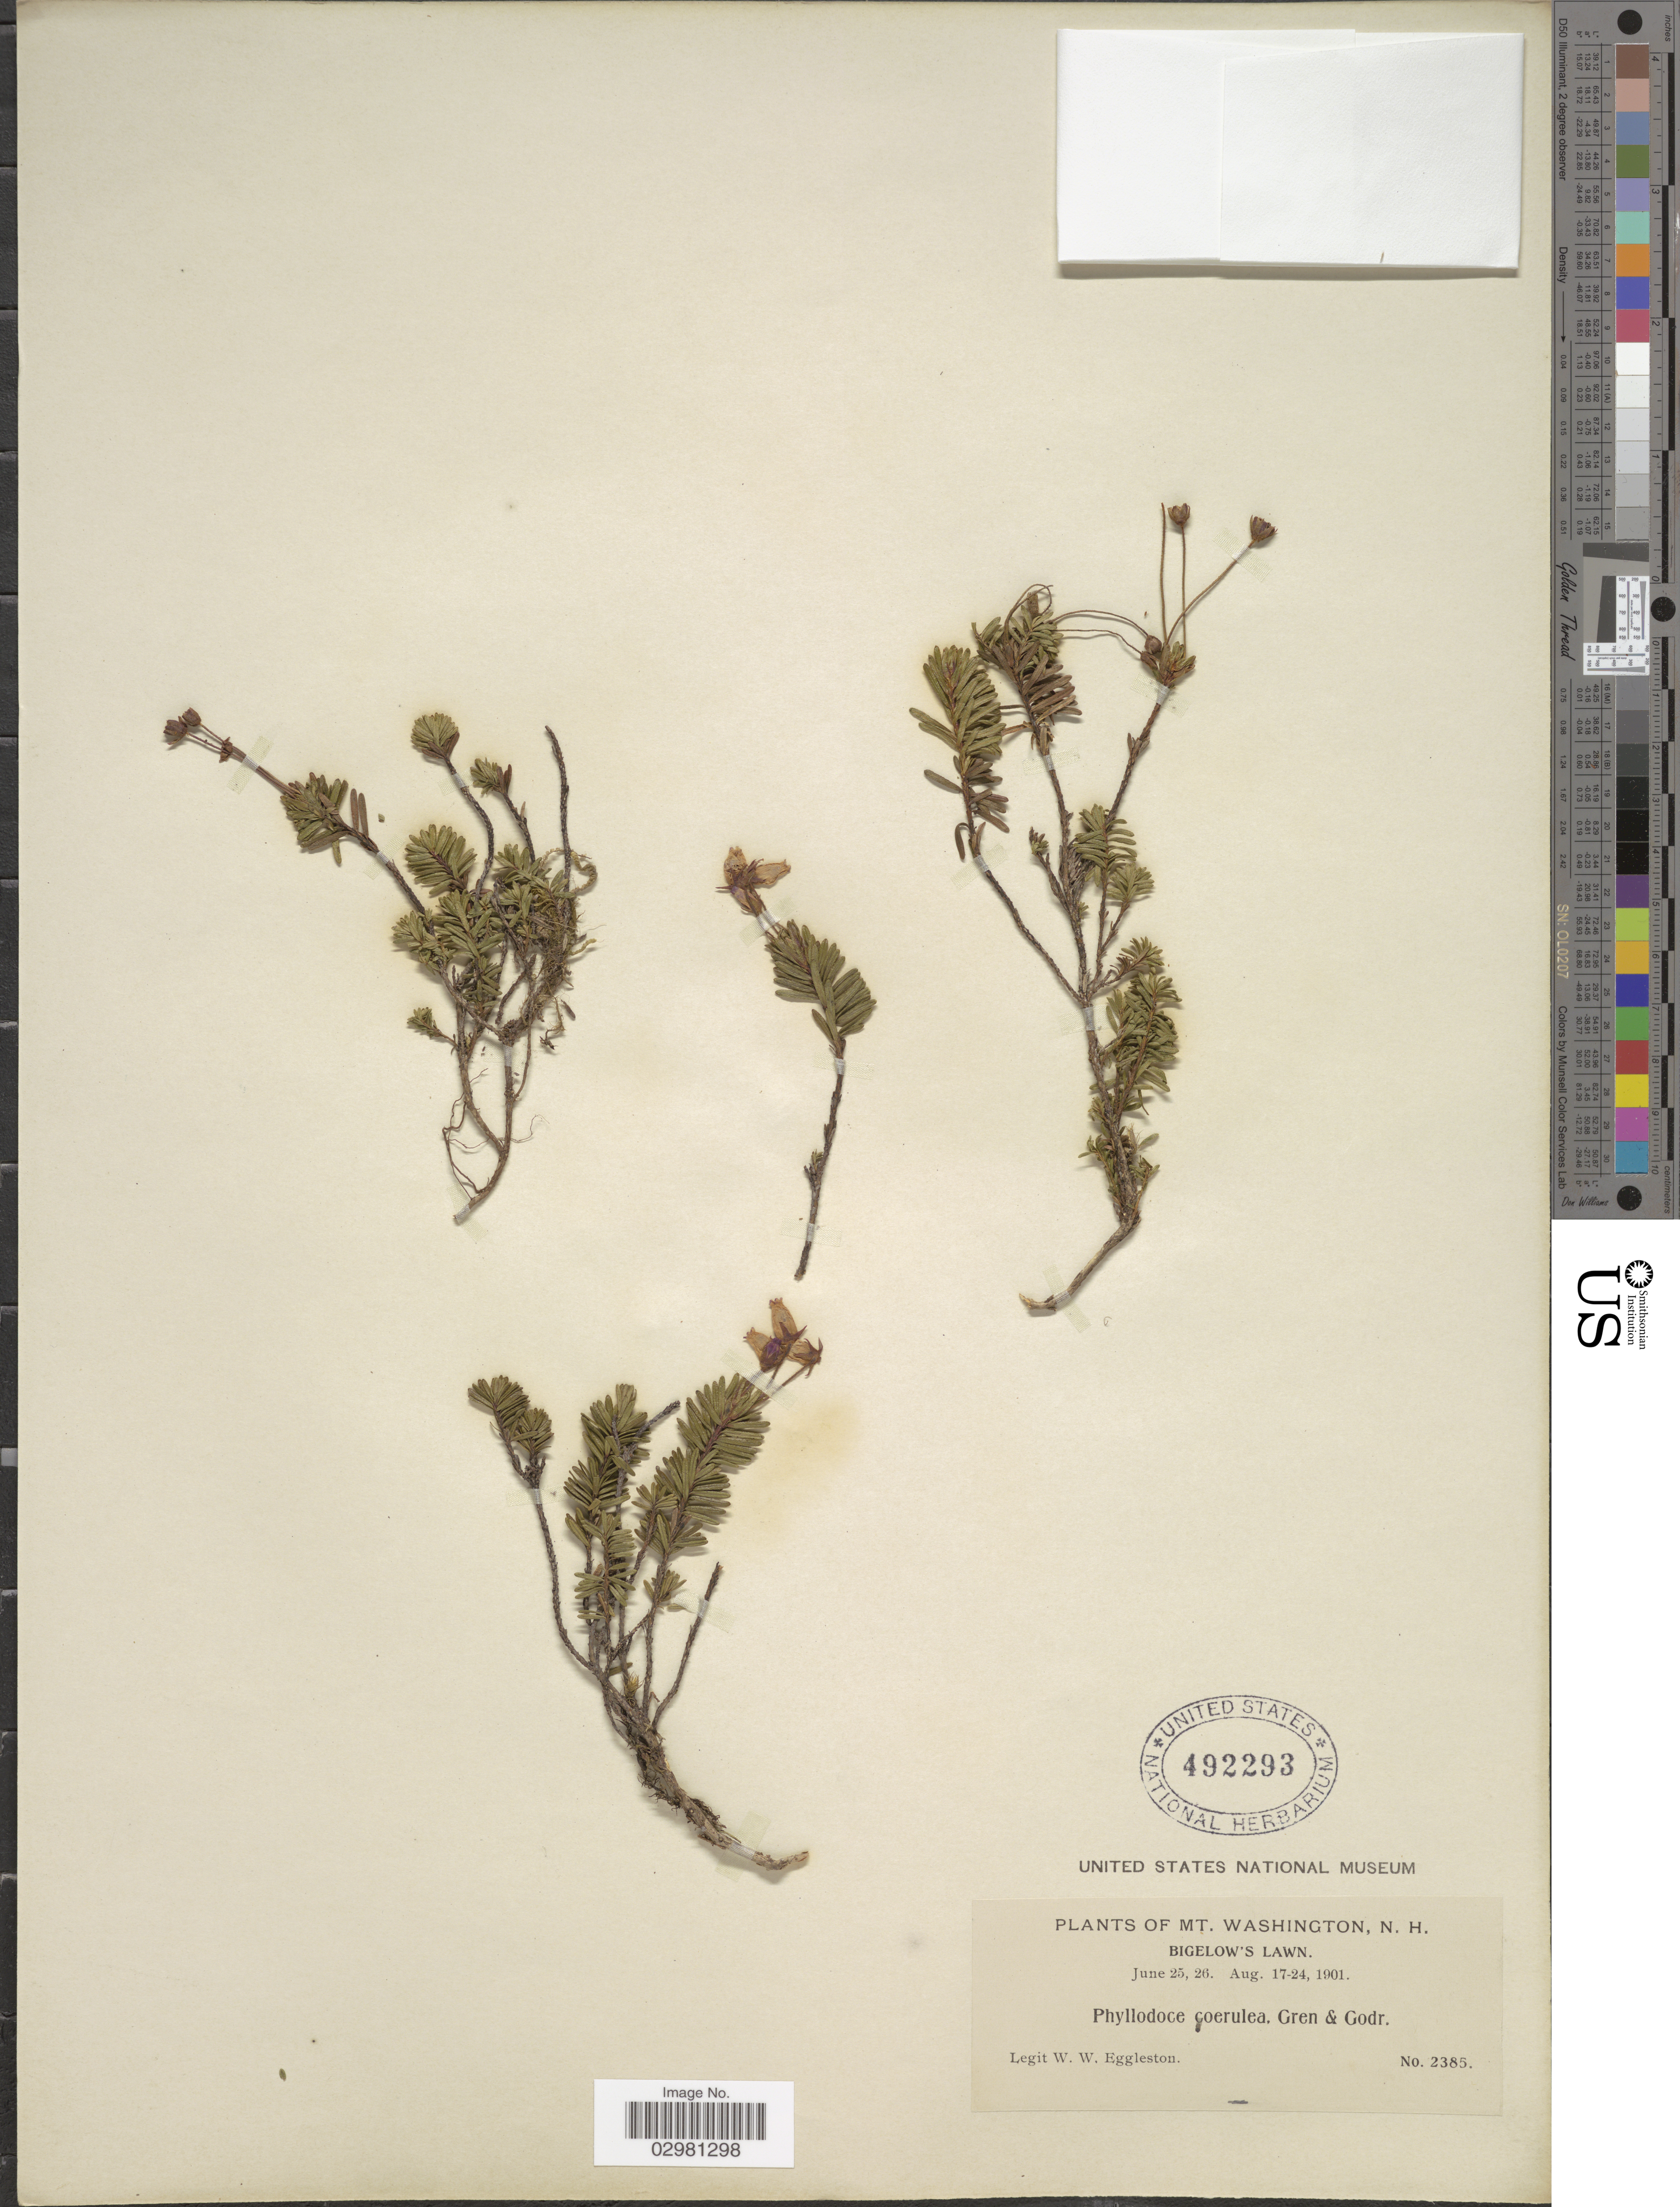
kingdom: Plantae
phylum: Tracheophyta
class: Magnoliopsida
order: Ericales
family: Ericaceae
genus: Phyllodoce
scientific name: Phyllodoce caerulea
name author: (L.) Bab.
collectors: W. W. Eggleston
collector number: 2385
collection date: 1901-06-25/1901-08-24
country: United States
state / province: New Hampshire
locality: Mt. Washington, Bigelow's Lawn.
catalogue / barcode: US 492293